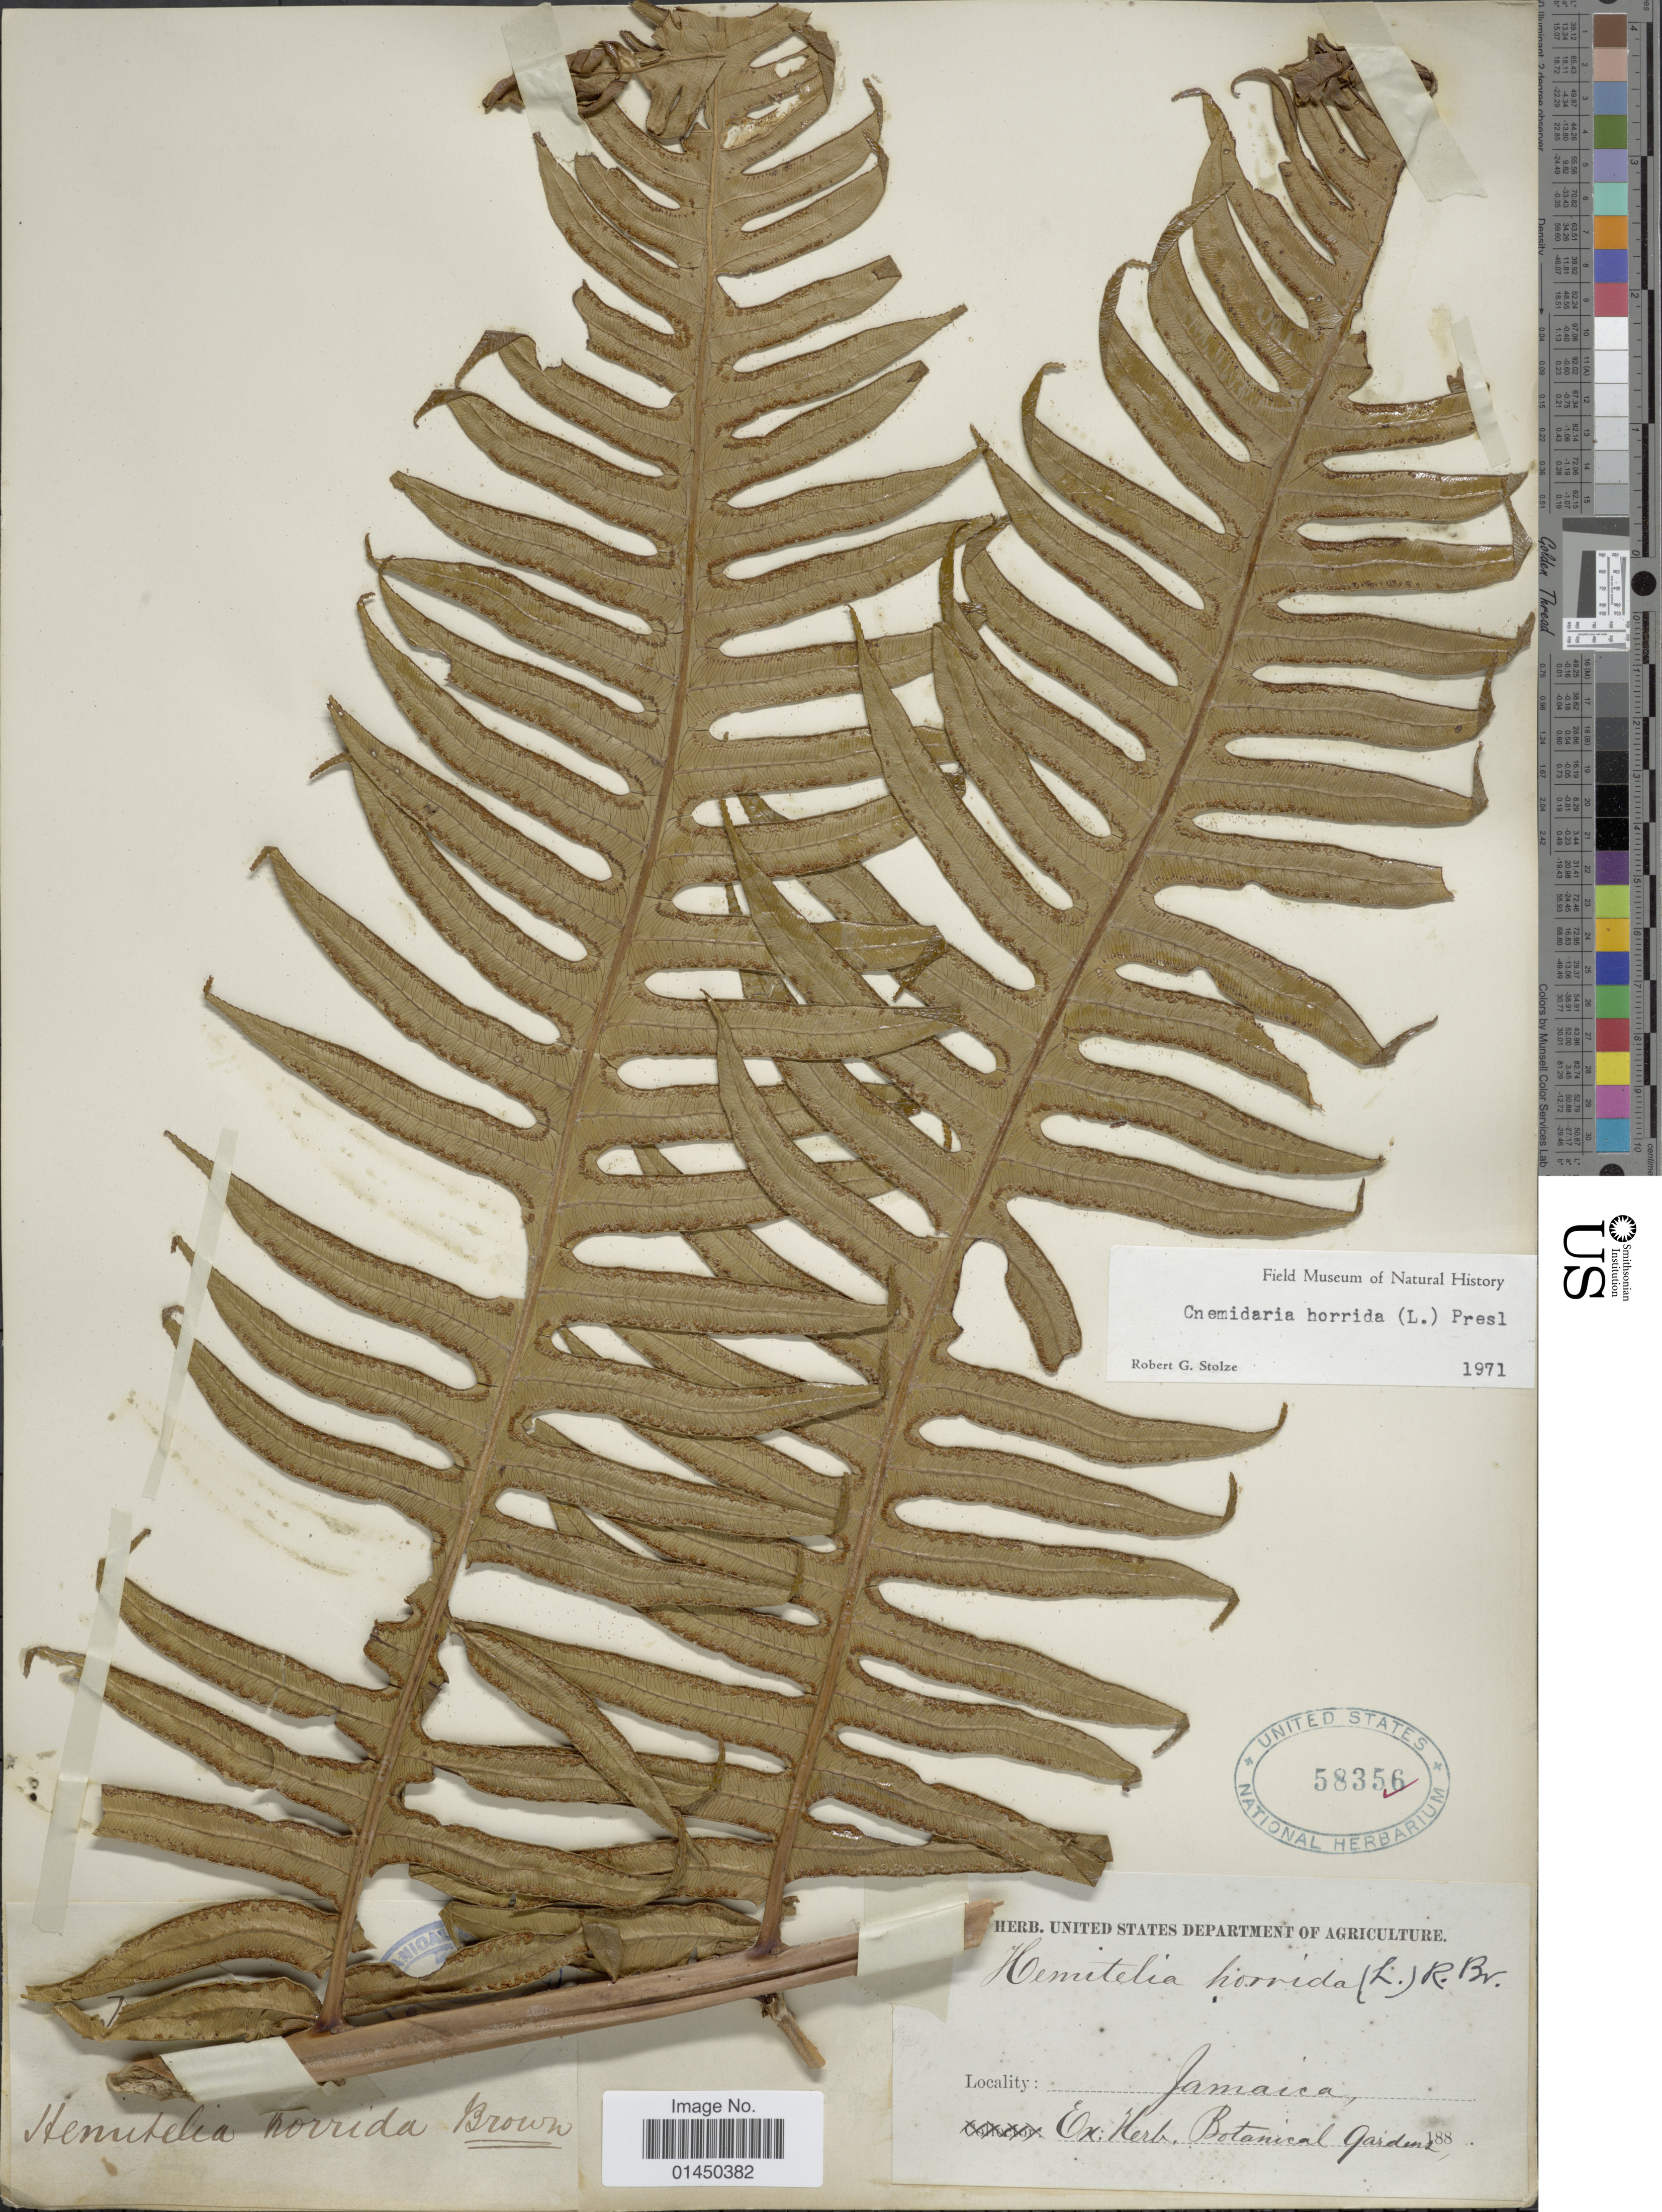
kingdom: Plantae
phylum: Tracheophyta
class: Polypodiopsida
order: Cyatheales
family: Cyatheaceae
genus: Cyathea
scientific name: Cyathea horrida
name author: (L.) Sm.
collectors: Facchini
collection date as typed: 188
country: Jamaica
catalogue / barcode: US 58356